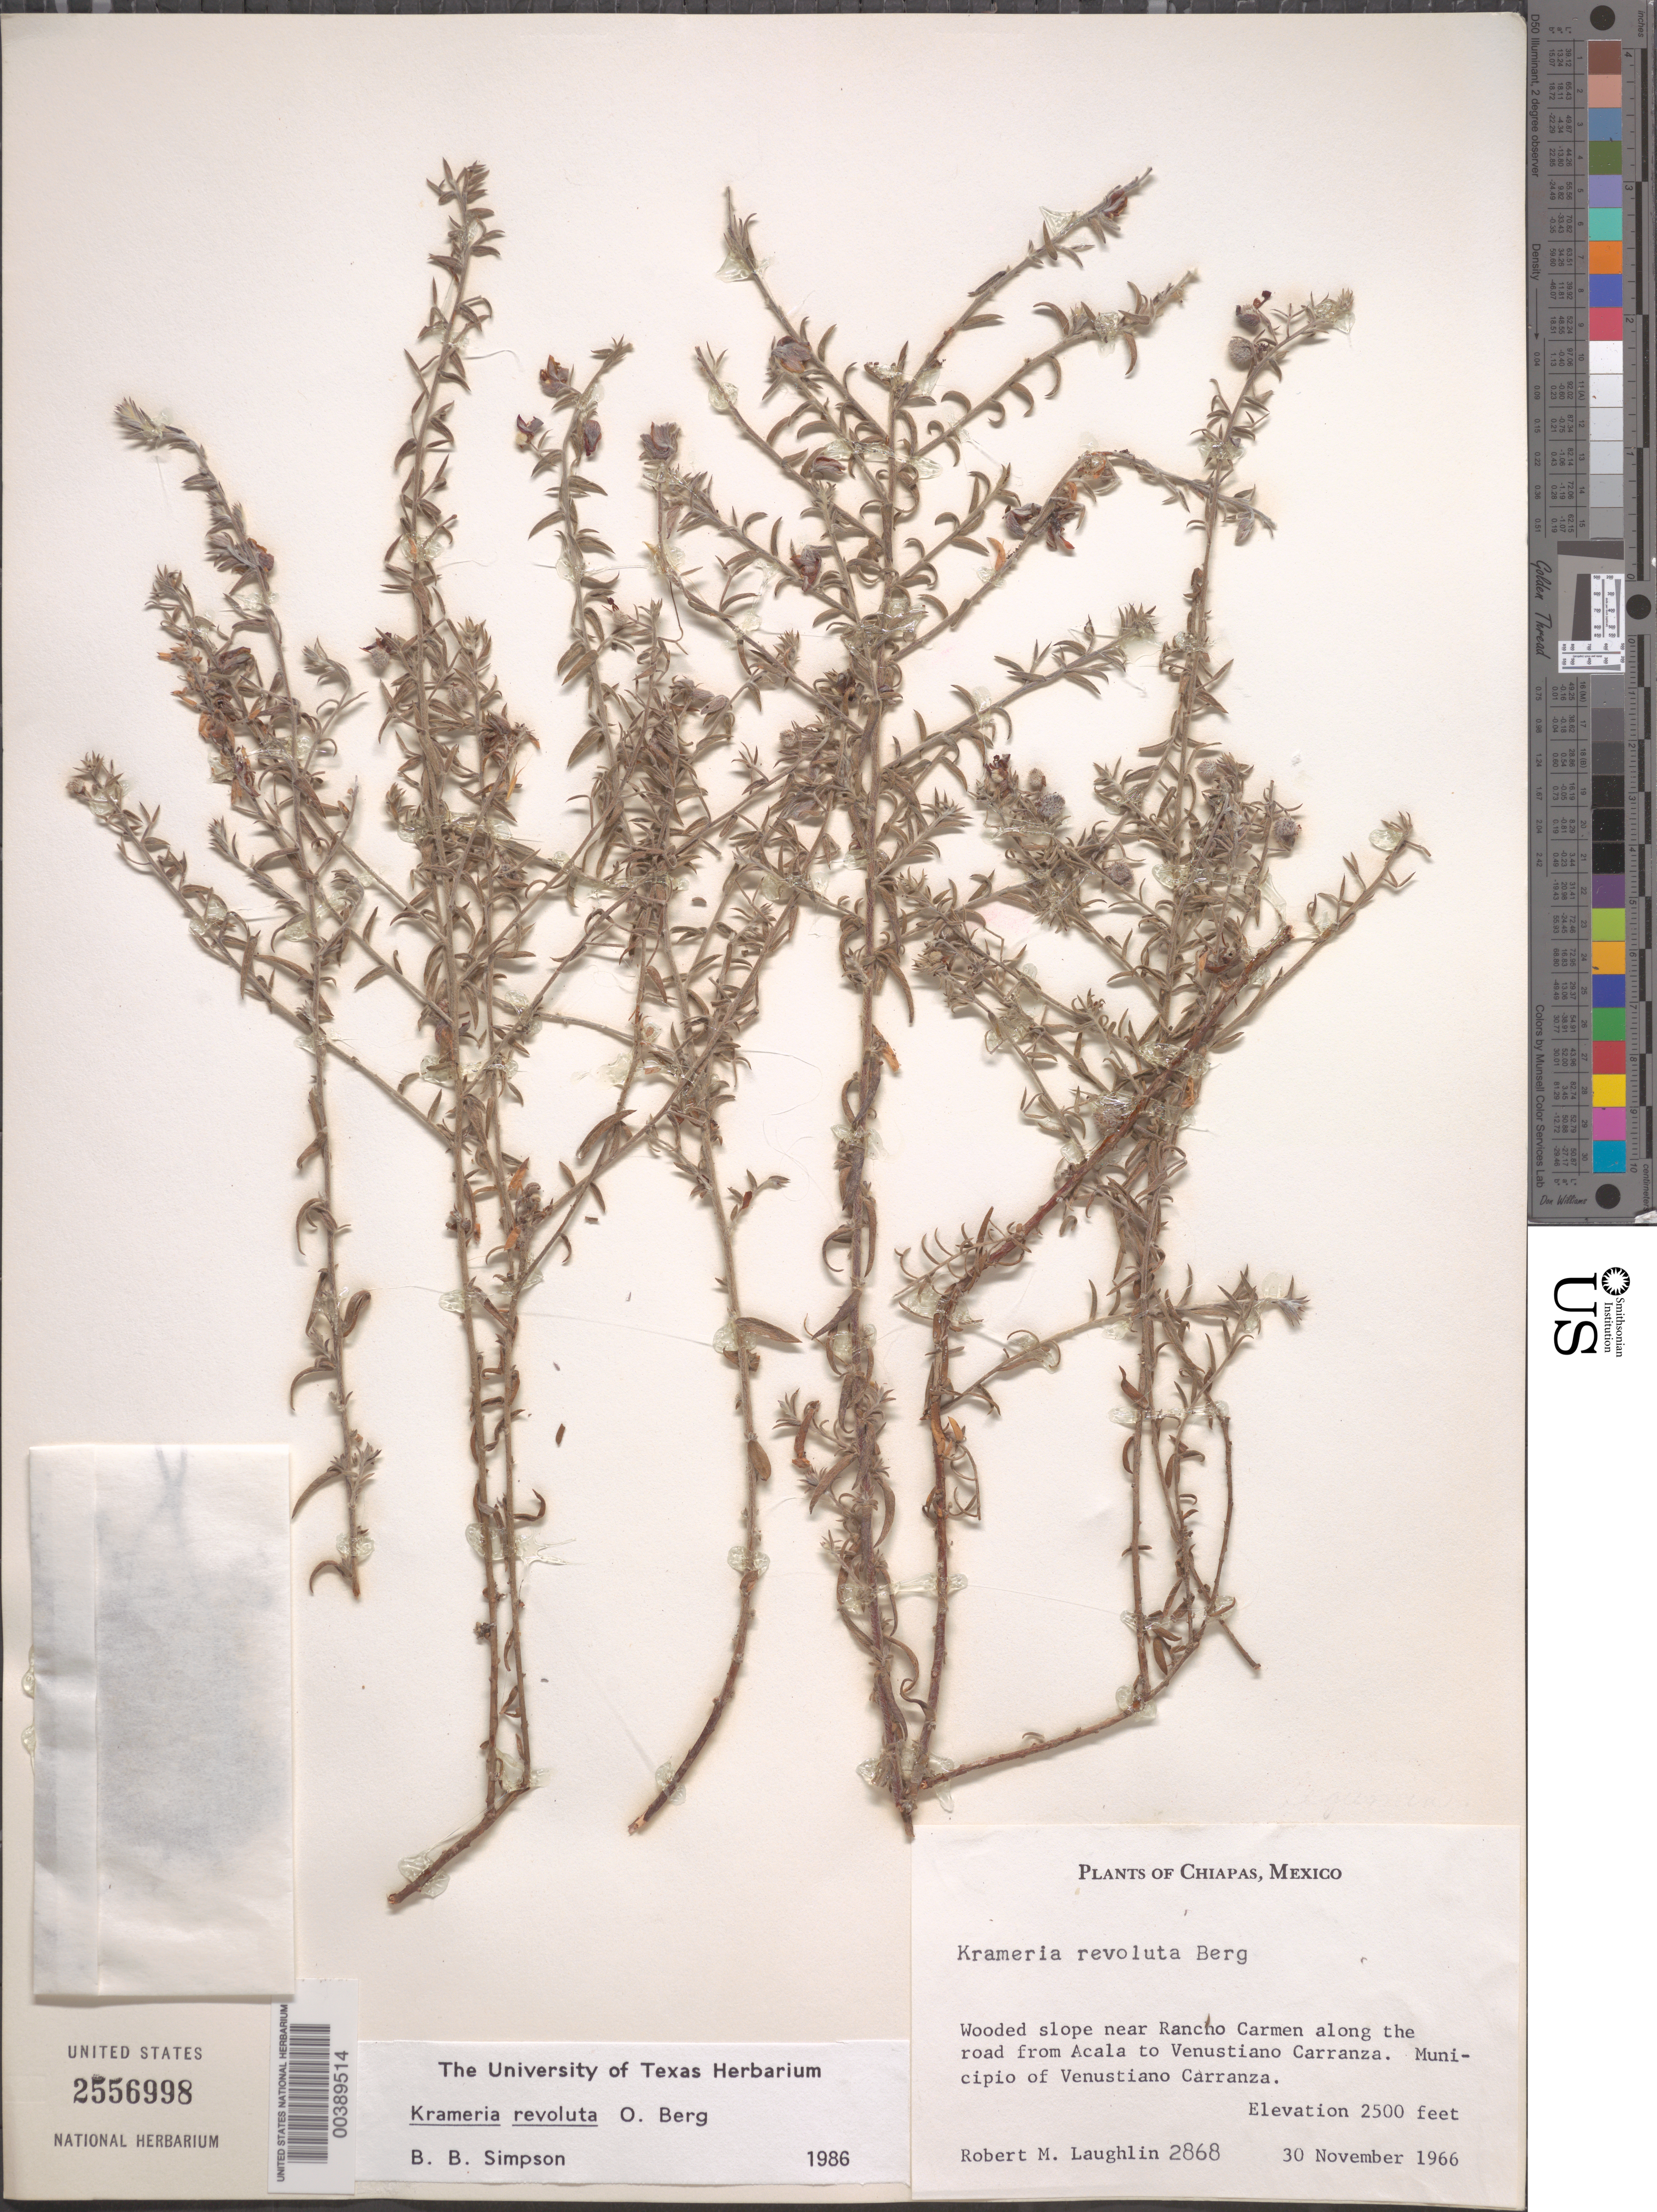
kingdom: Plantae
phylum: Tracheophyta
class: Magnoliopsida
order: Zygophyllales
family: Krameriaceae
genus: Krameria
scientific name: Krameria revoluta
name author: O. Berg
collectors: R. M. Laughlin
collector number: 2868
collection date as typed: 30 Nov 1966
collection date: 1966-11-30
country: Mexico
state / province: Chiapas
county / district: Venustiano Carranza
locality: Near Rancho Carmen along the road from Acala to Venustiano Carranza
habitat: Wooded slope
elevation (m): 762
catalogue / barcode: US 2556998